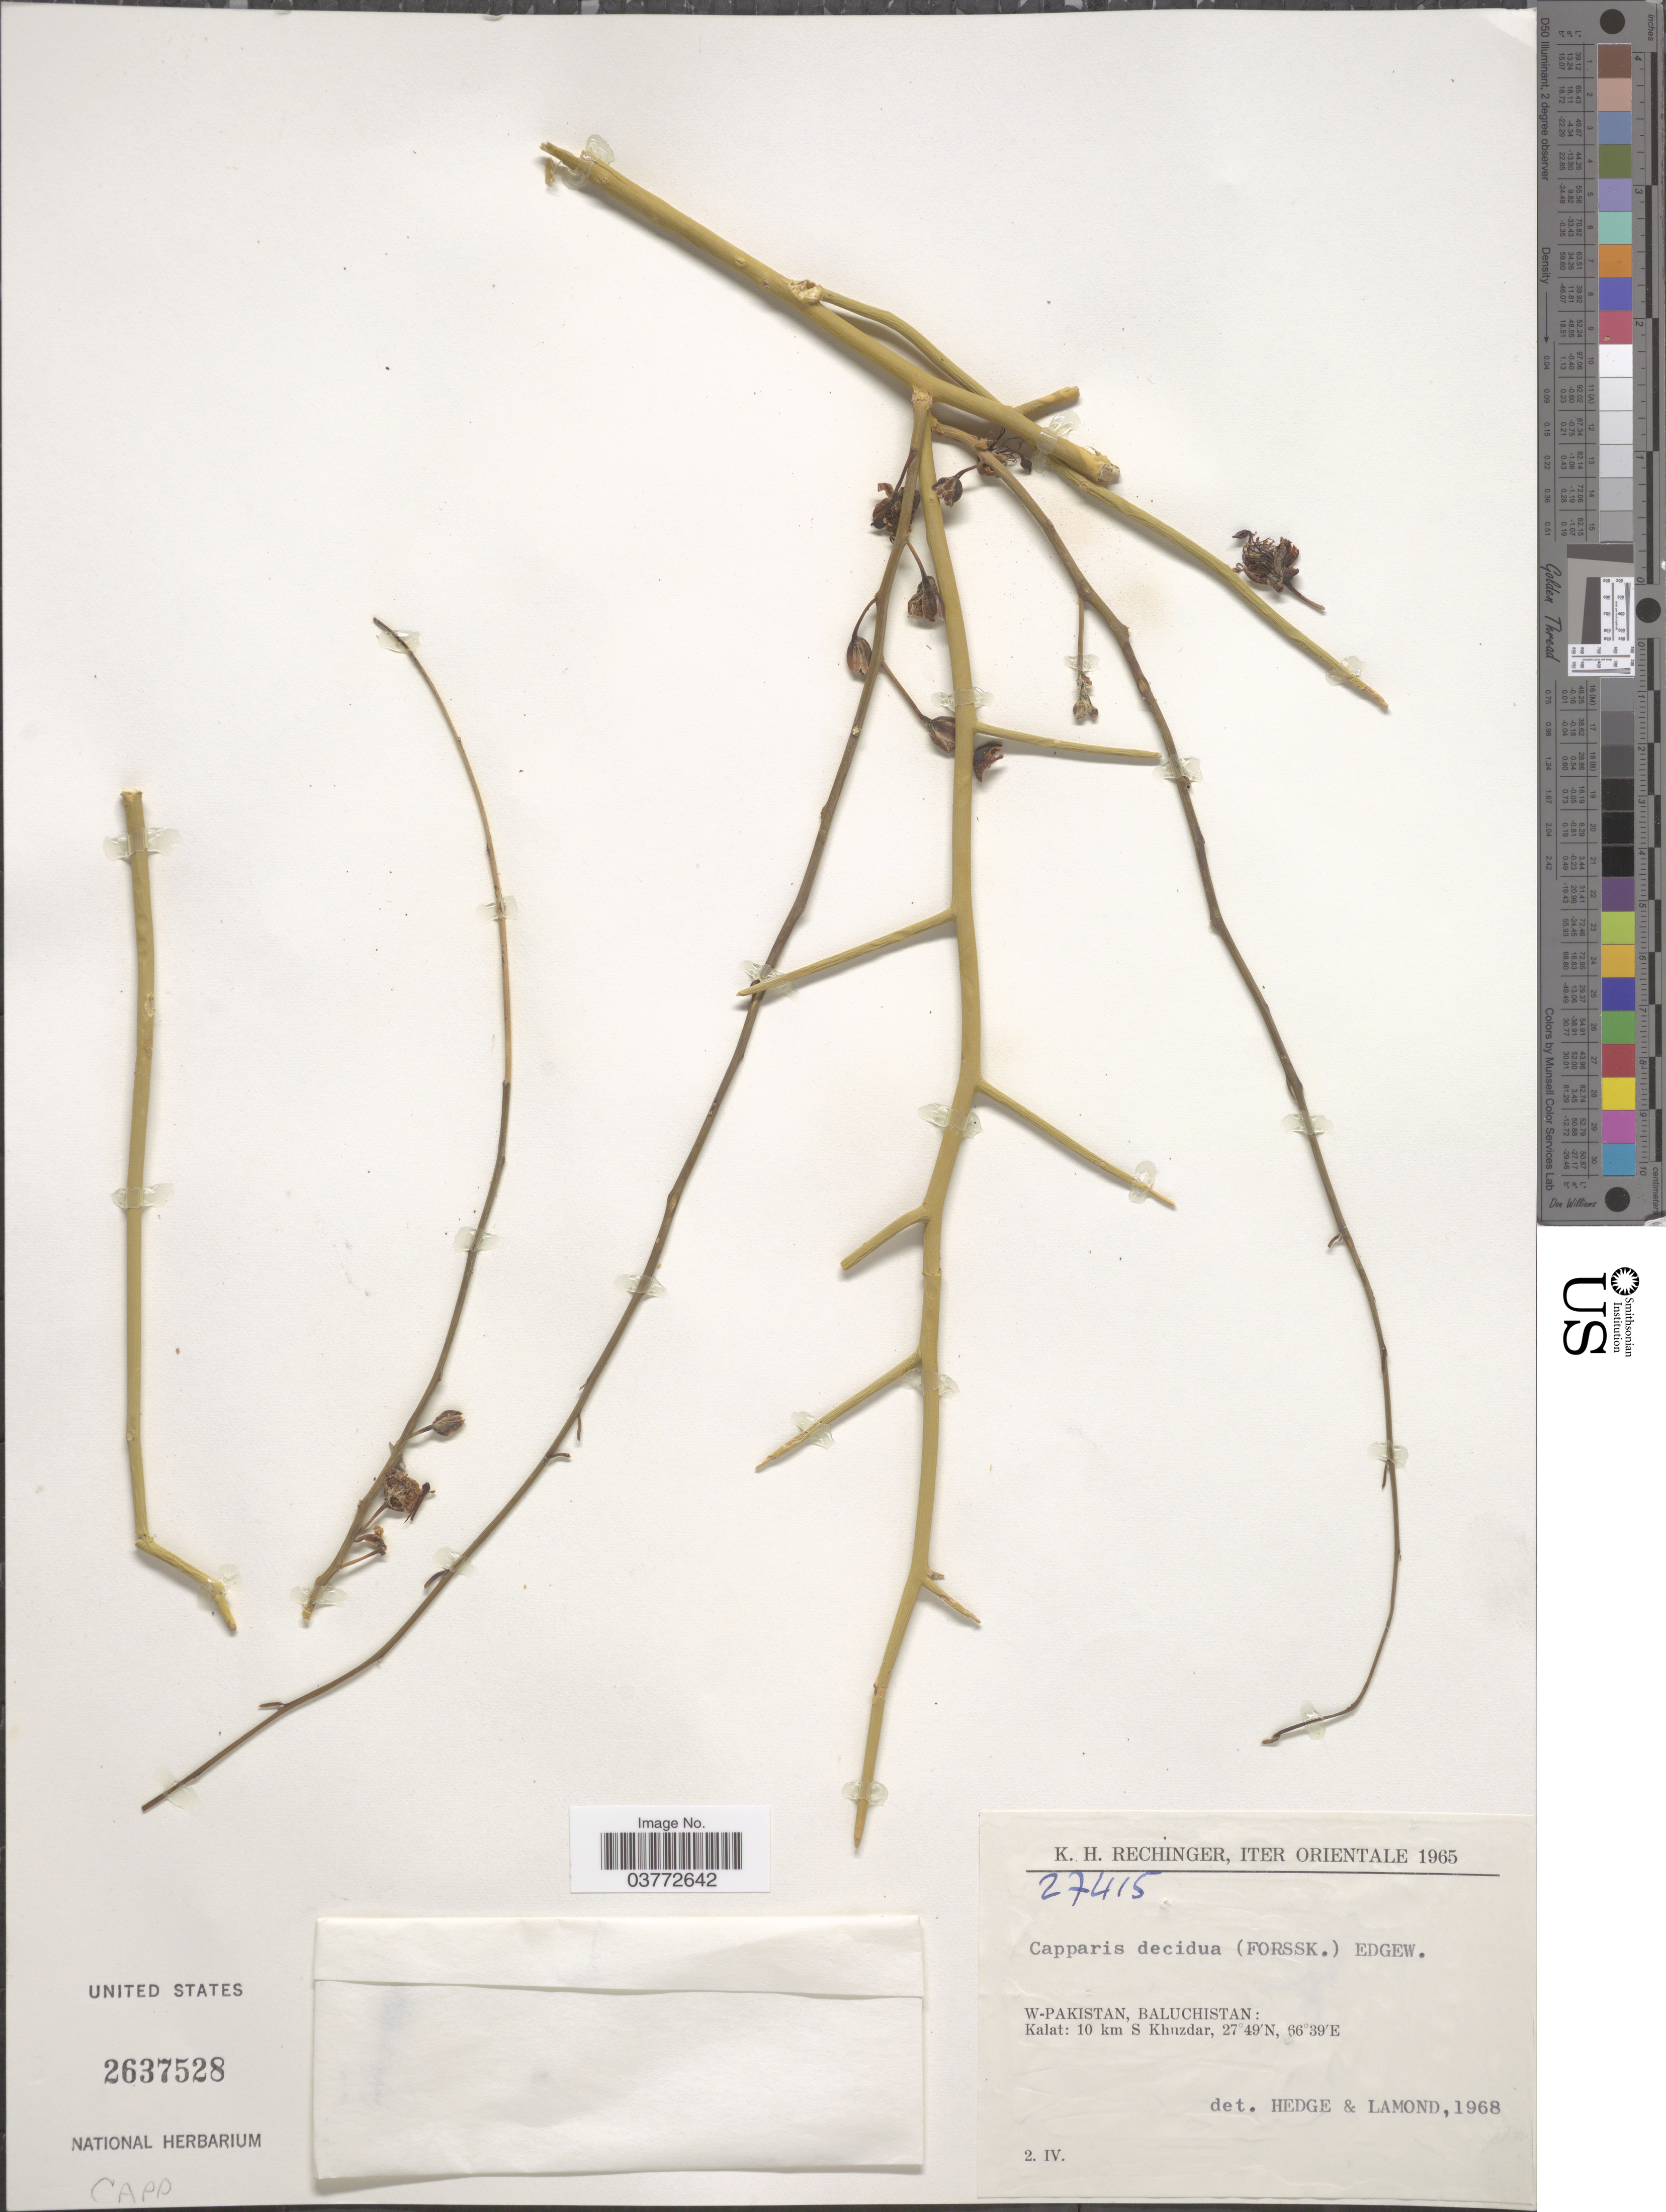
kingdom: Plantae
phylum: Tracheophyta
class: Magnoliopsida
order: Brassicales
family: Capparaceae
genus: Capparis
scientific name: Capparis decidua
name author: (Forssk.) Edgew.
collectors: K. H. Rechinger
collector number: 27415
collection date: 1965-04-02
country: Pakistan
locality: Iter Orientale. W-Pakistan, Baluchistan: Kalat: 10 km S Khuzdar.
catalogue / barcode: US 2637528